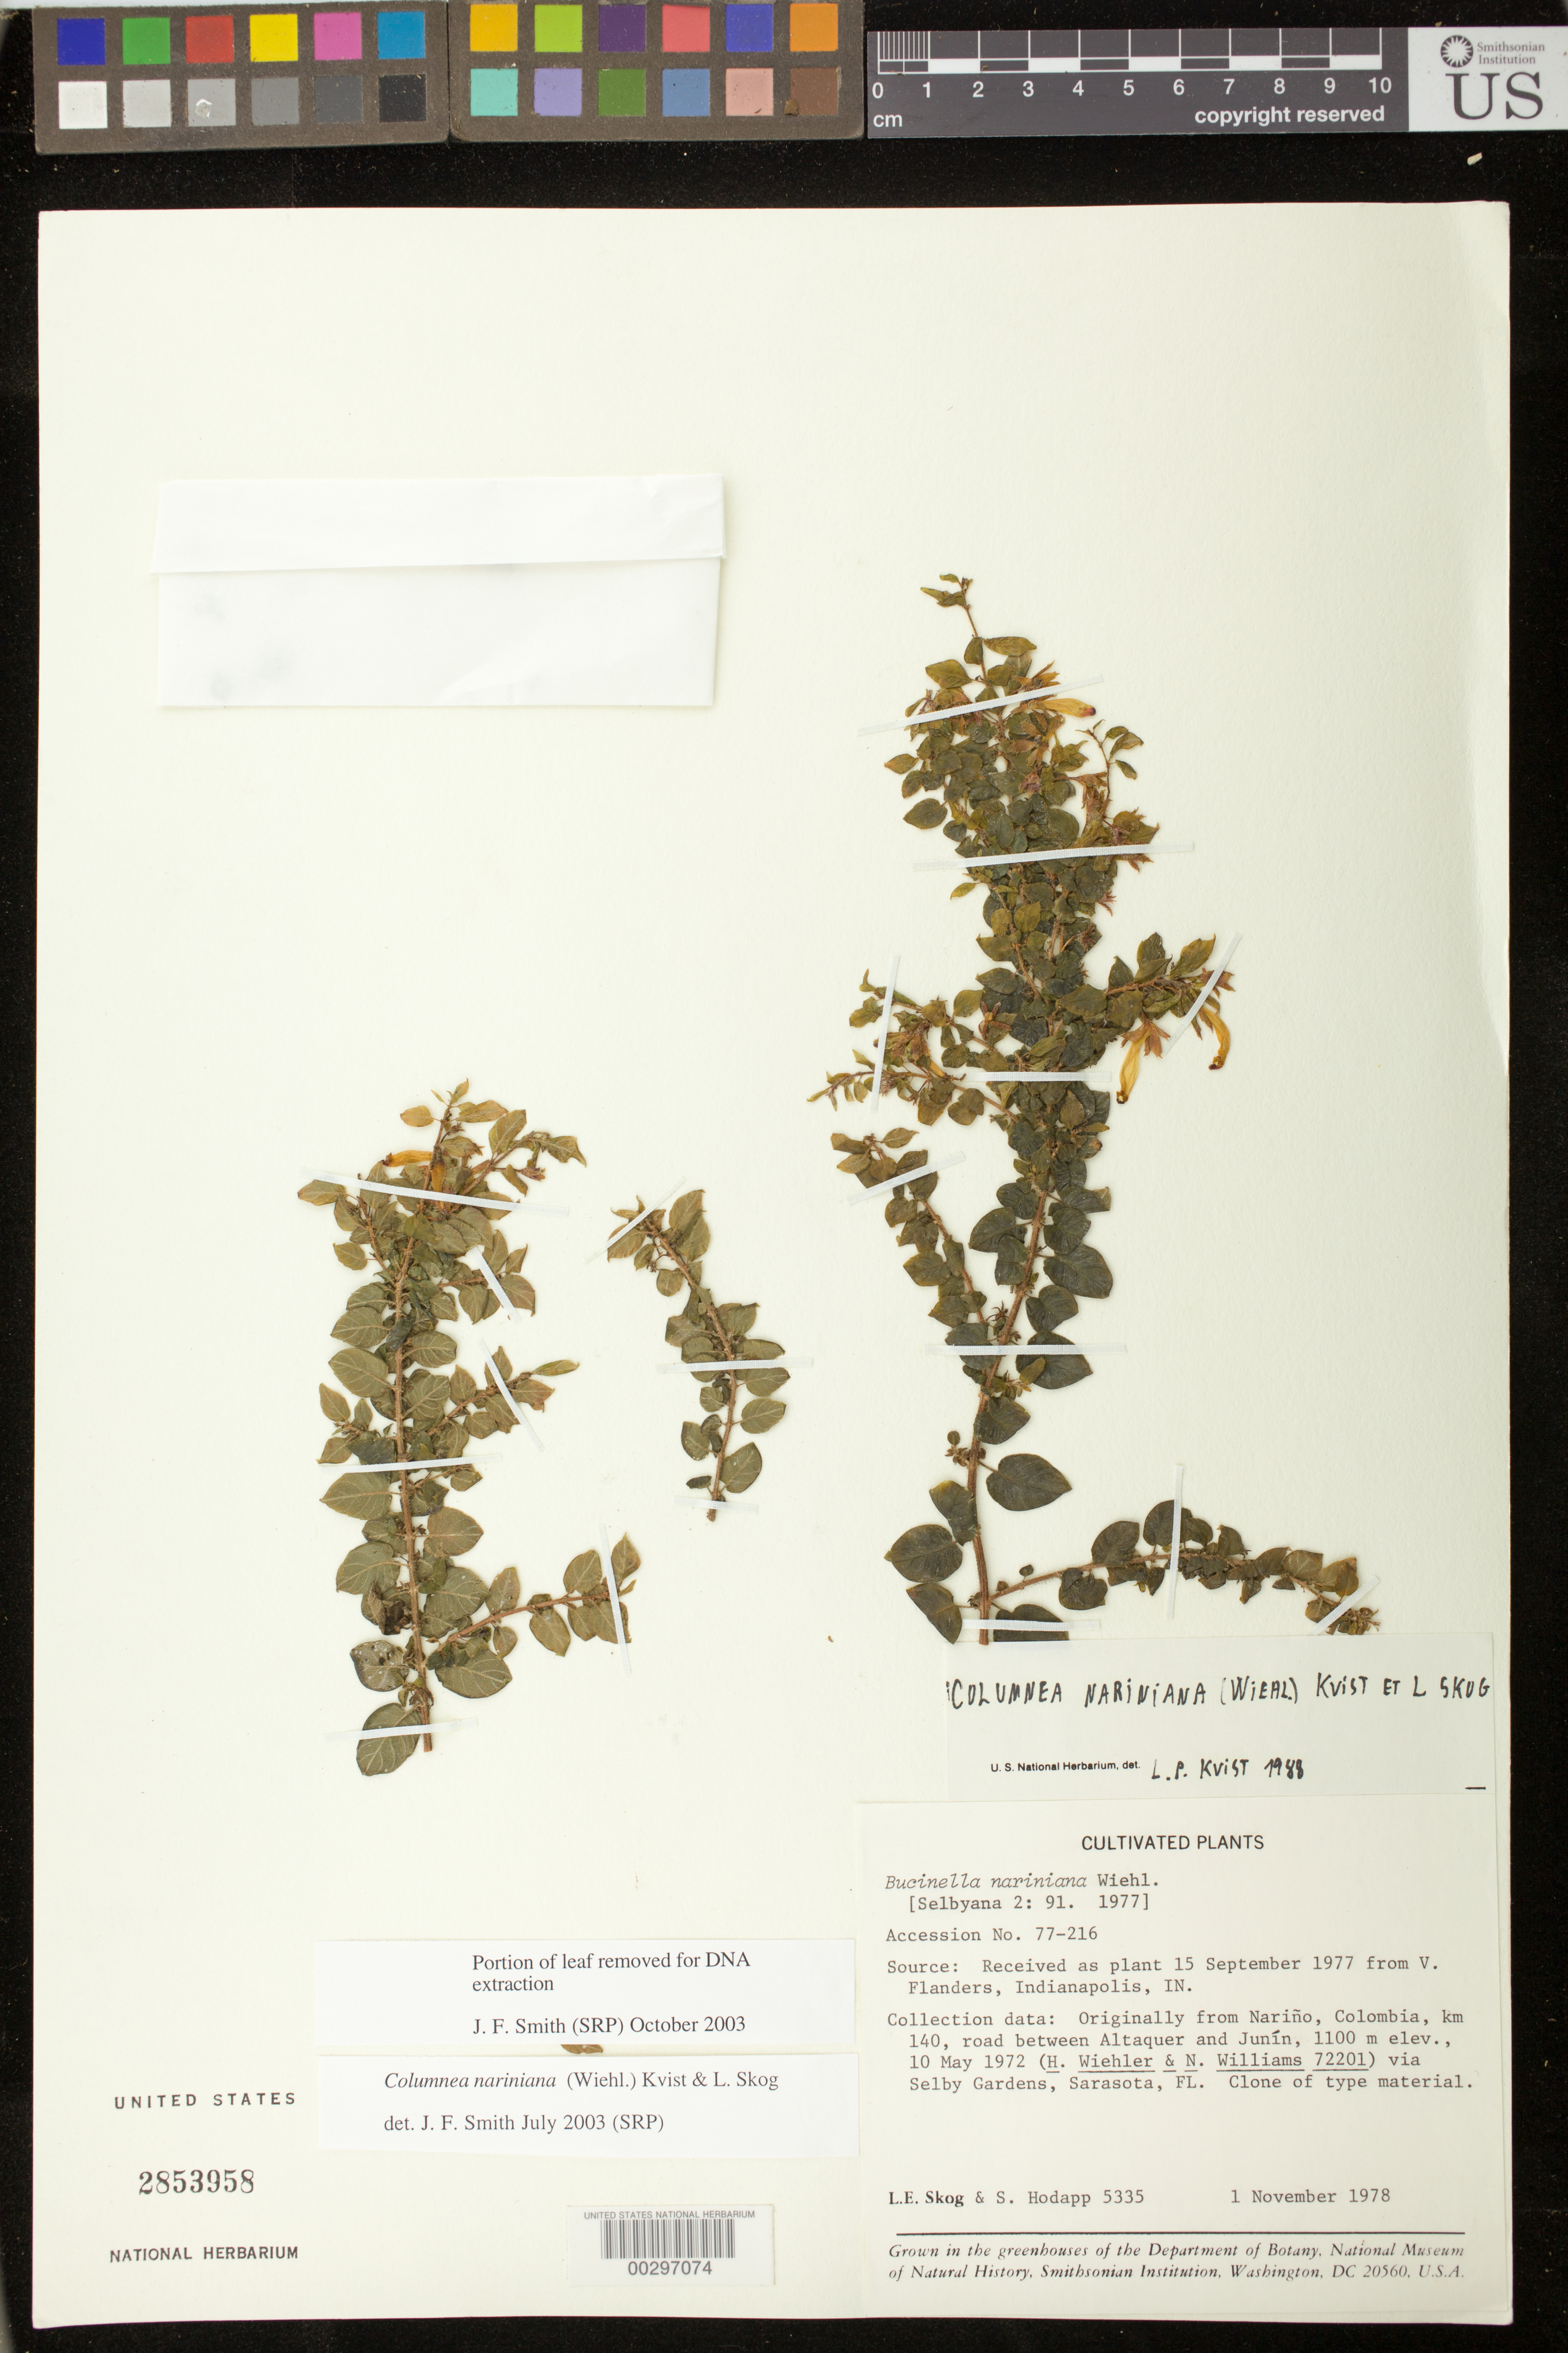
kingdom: Plantae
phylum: Tracheophyta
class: Magnoliopsida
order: Lamiales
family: Gesneriaceae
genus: Columnea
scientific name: Columnea nariniana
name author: (Wiehler) L.P. Kvist & L.E. Skog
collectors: L. E. Skog & S. Hodapp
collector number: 5335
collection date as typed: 01 Nov 1978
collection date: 1978-11-01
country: Colombia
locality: Colombia: Narino, between Altaquer and Junin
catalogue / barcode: US 2853958